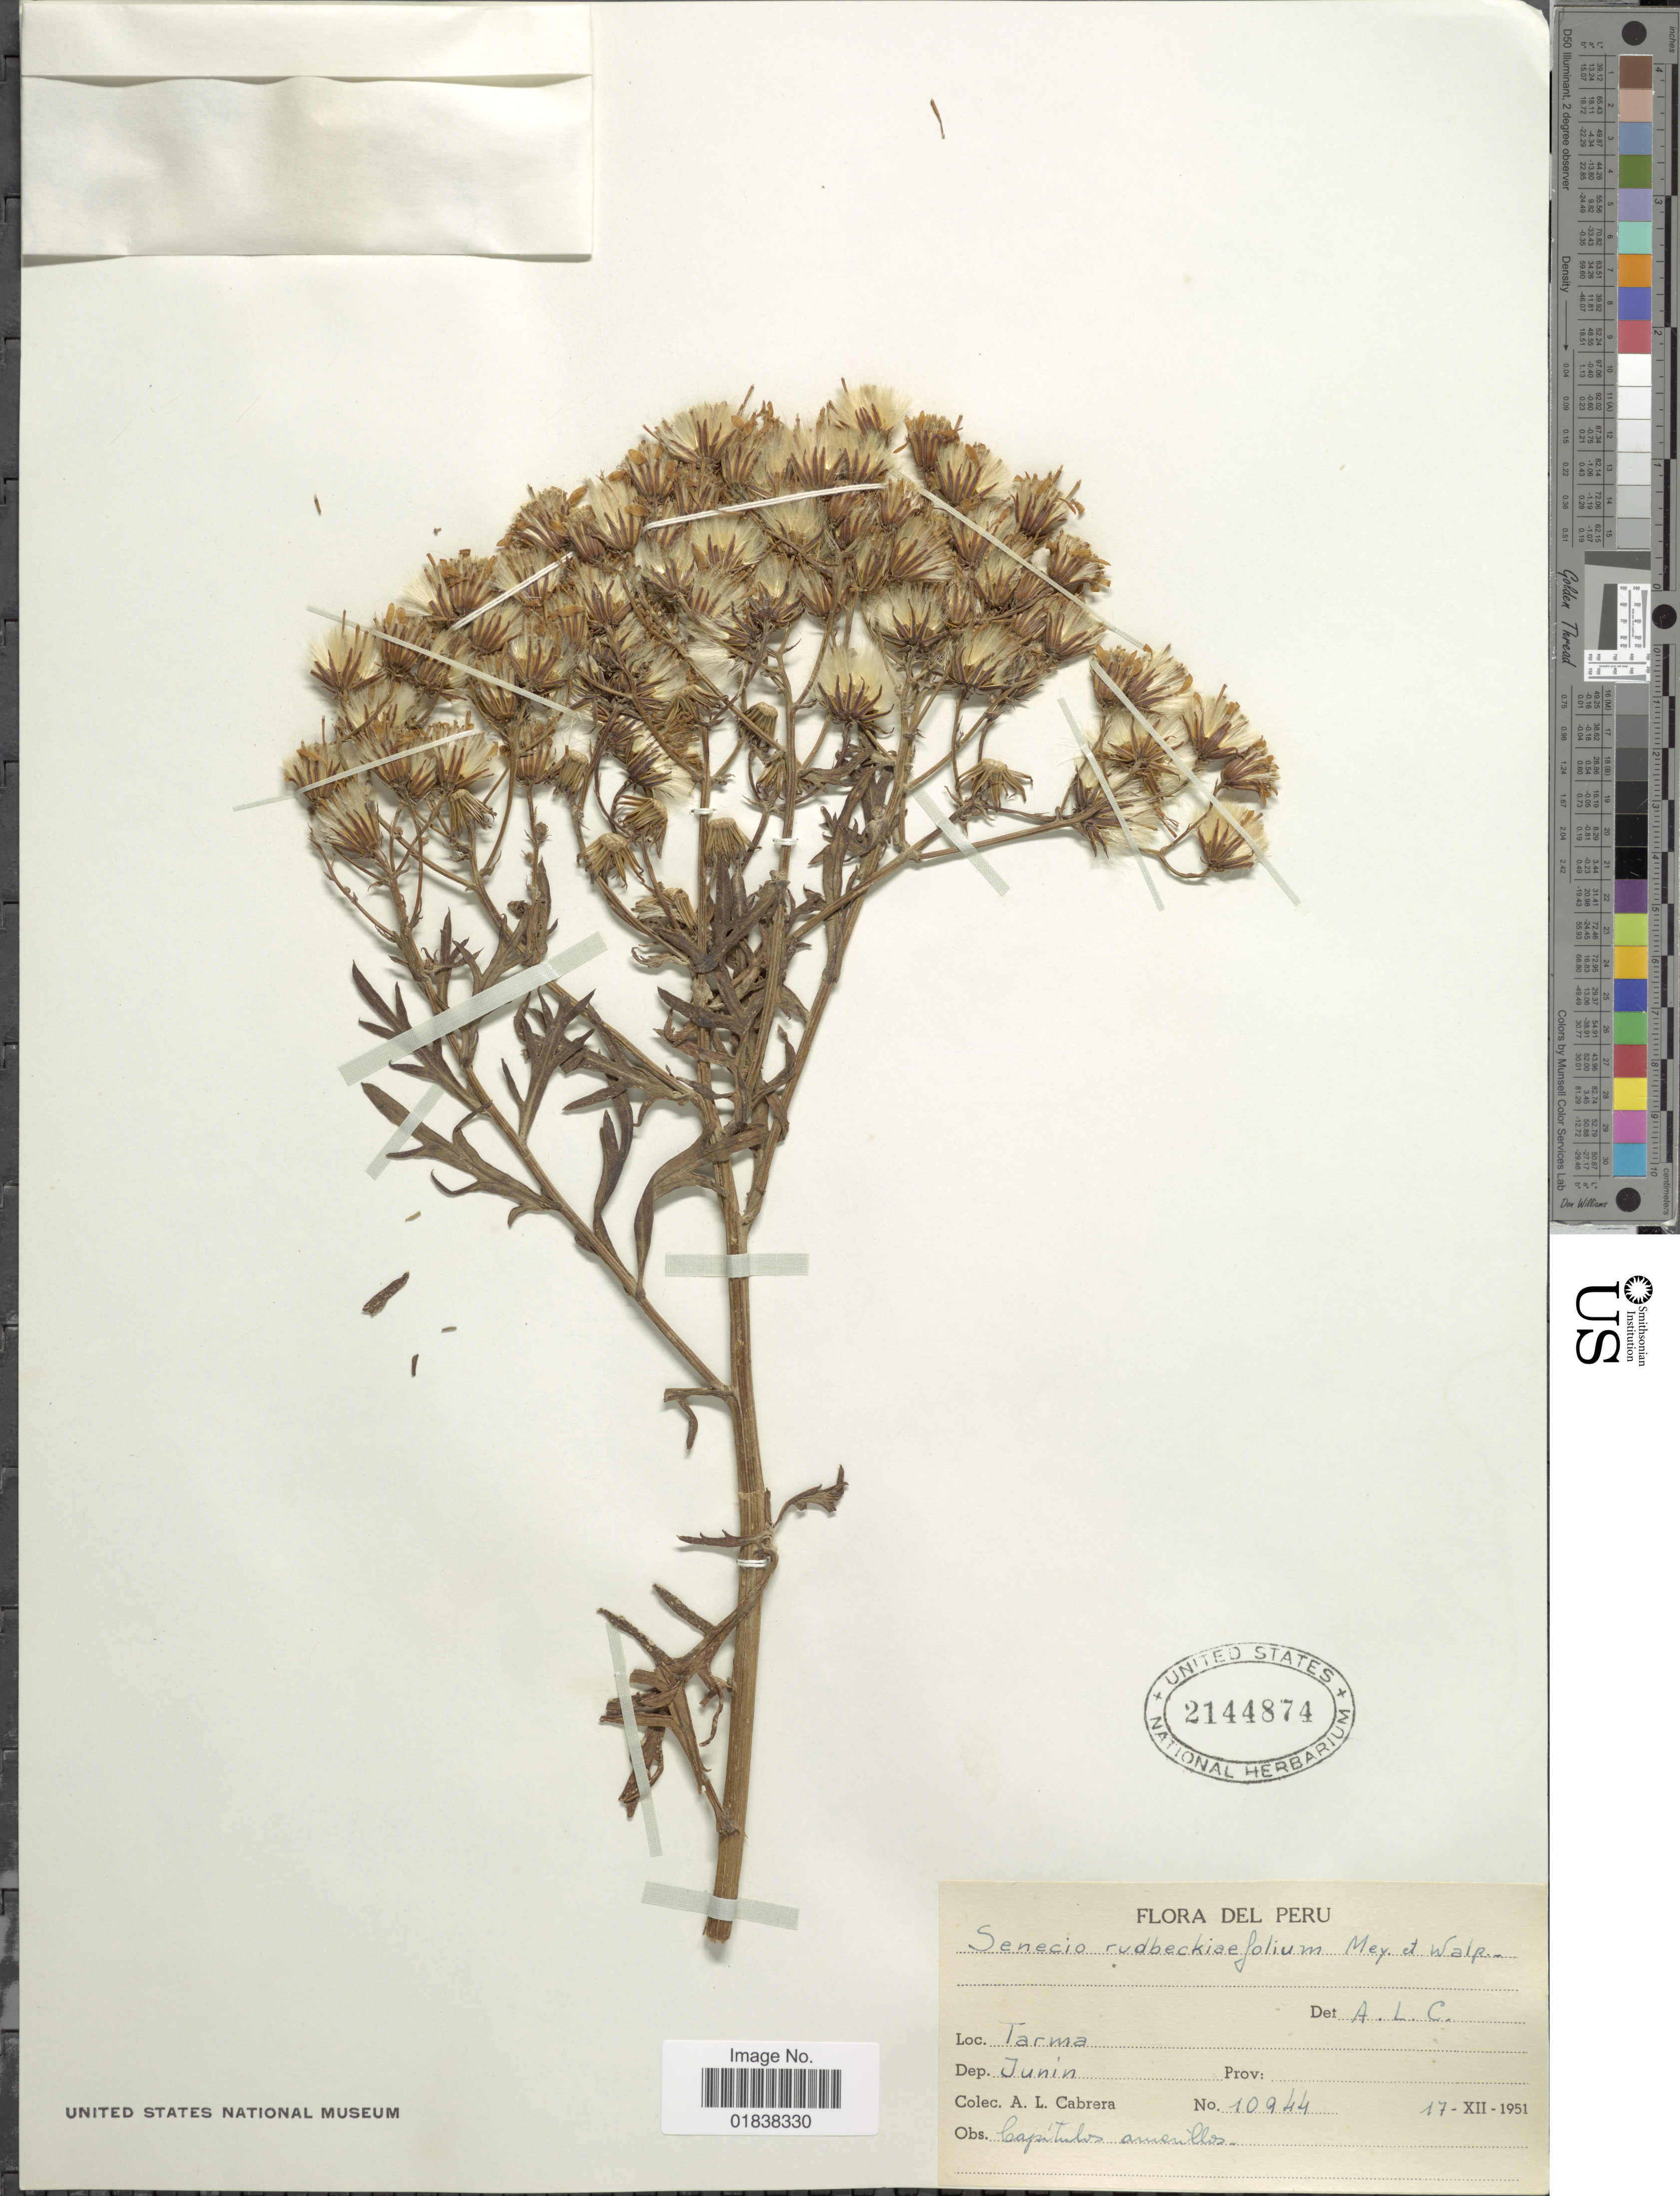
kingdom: Plantae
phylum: Tracheophyta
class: Magnoliopsida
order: Asterales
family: Asteraceae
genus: Senecio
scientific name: Senecio rudbeckiifolius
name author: Meyen & Walp.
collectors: A. L. Cabrera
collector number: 10944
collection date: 1951-12-17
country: Peru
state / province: Junín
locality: Tarma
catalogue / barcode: US 2144874